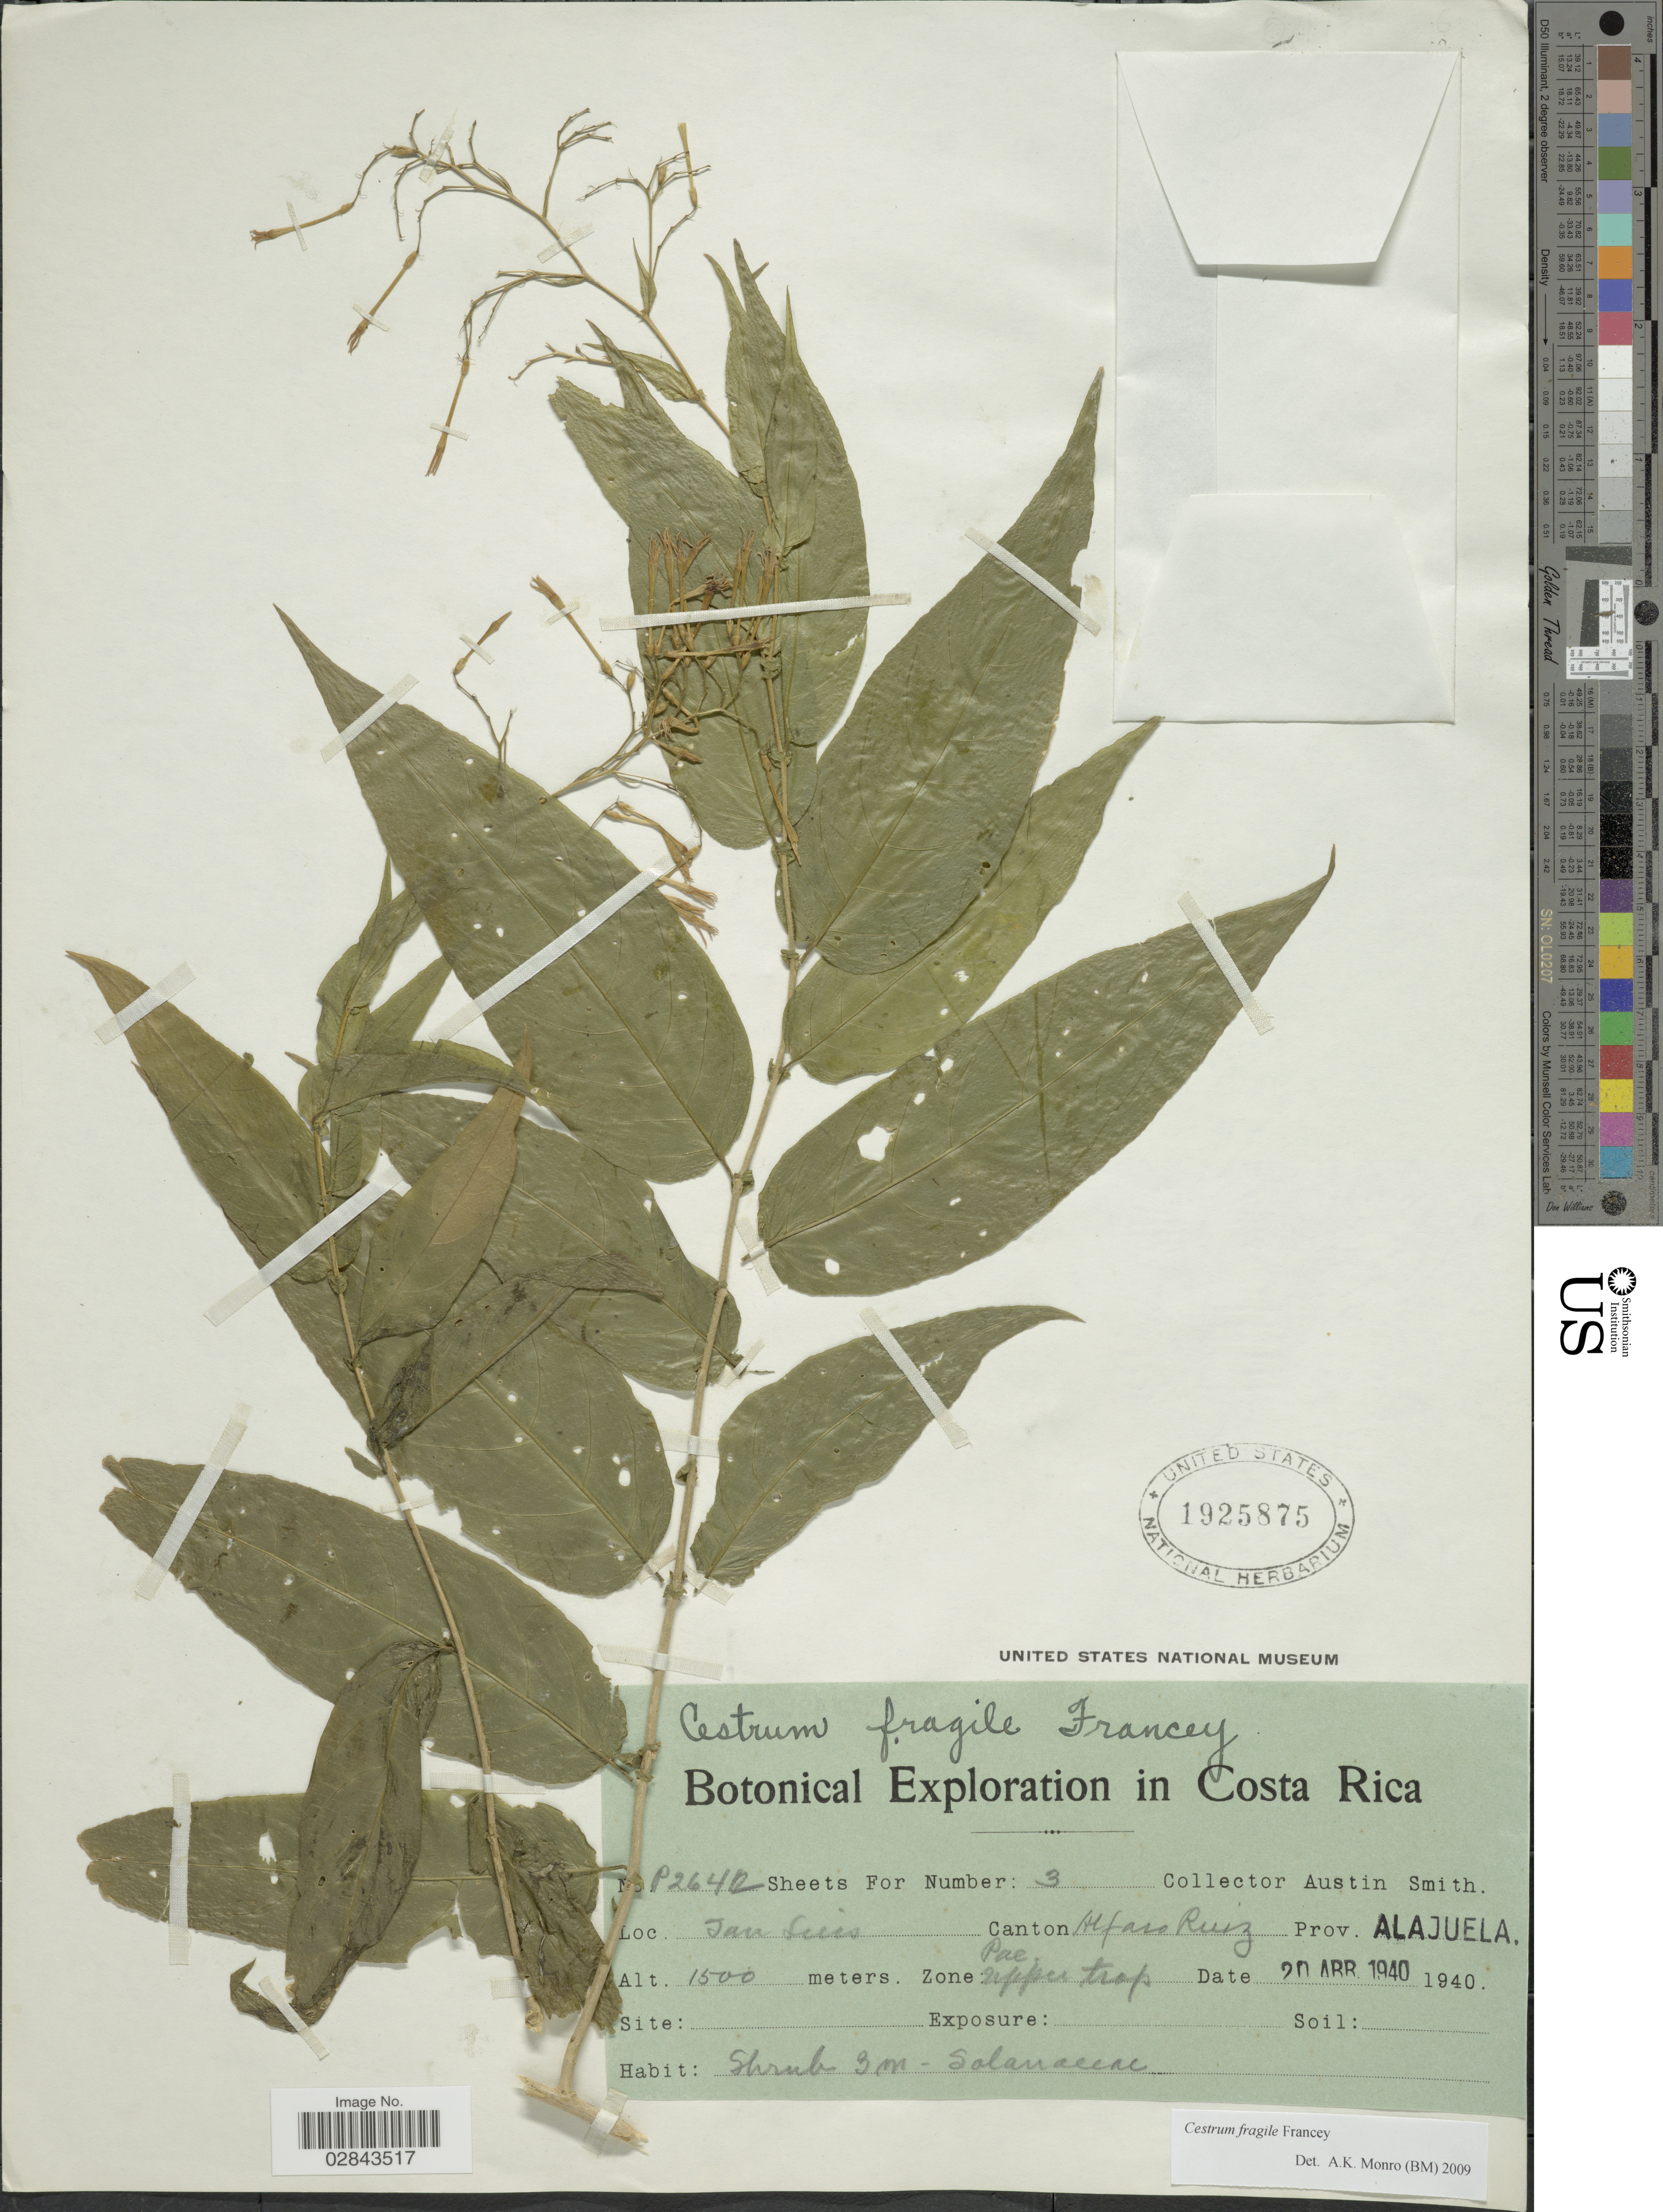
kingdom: Plantae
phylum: Tracheophyta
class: Magnoliopsida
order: Solanales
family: Solanaceae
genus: Cestrum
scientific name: Cestrum fragile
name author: Francey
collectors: Aust P. Smith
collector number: P2642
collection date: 1940-04-20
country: Costa Rica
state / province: Alajuela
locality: San Luis, Canton Alfaro Ruiz.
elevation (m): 1500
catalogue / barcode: US 1925875